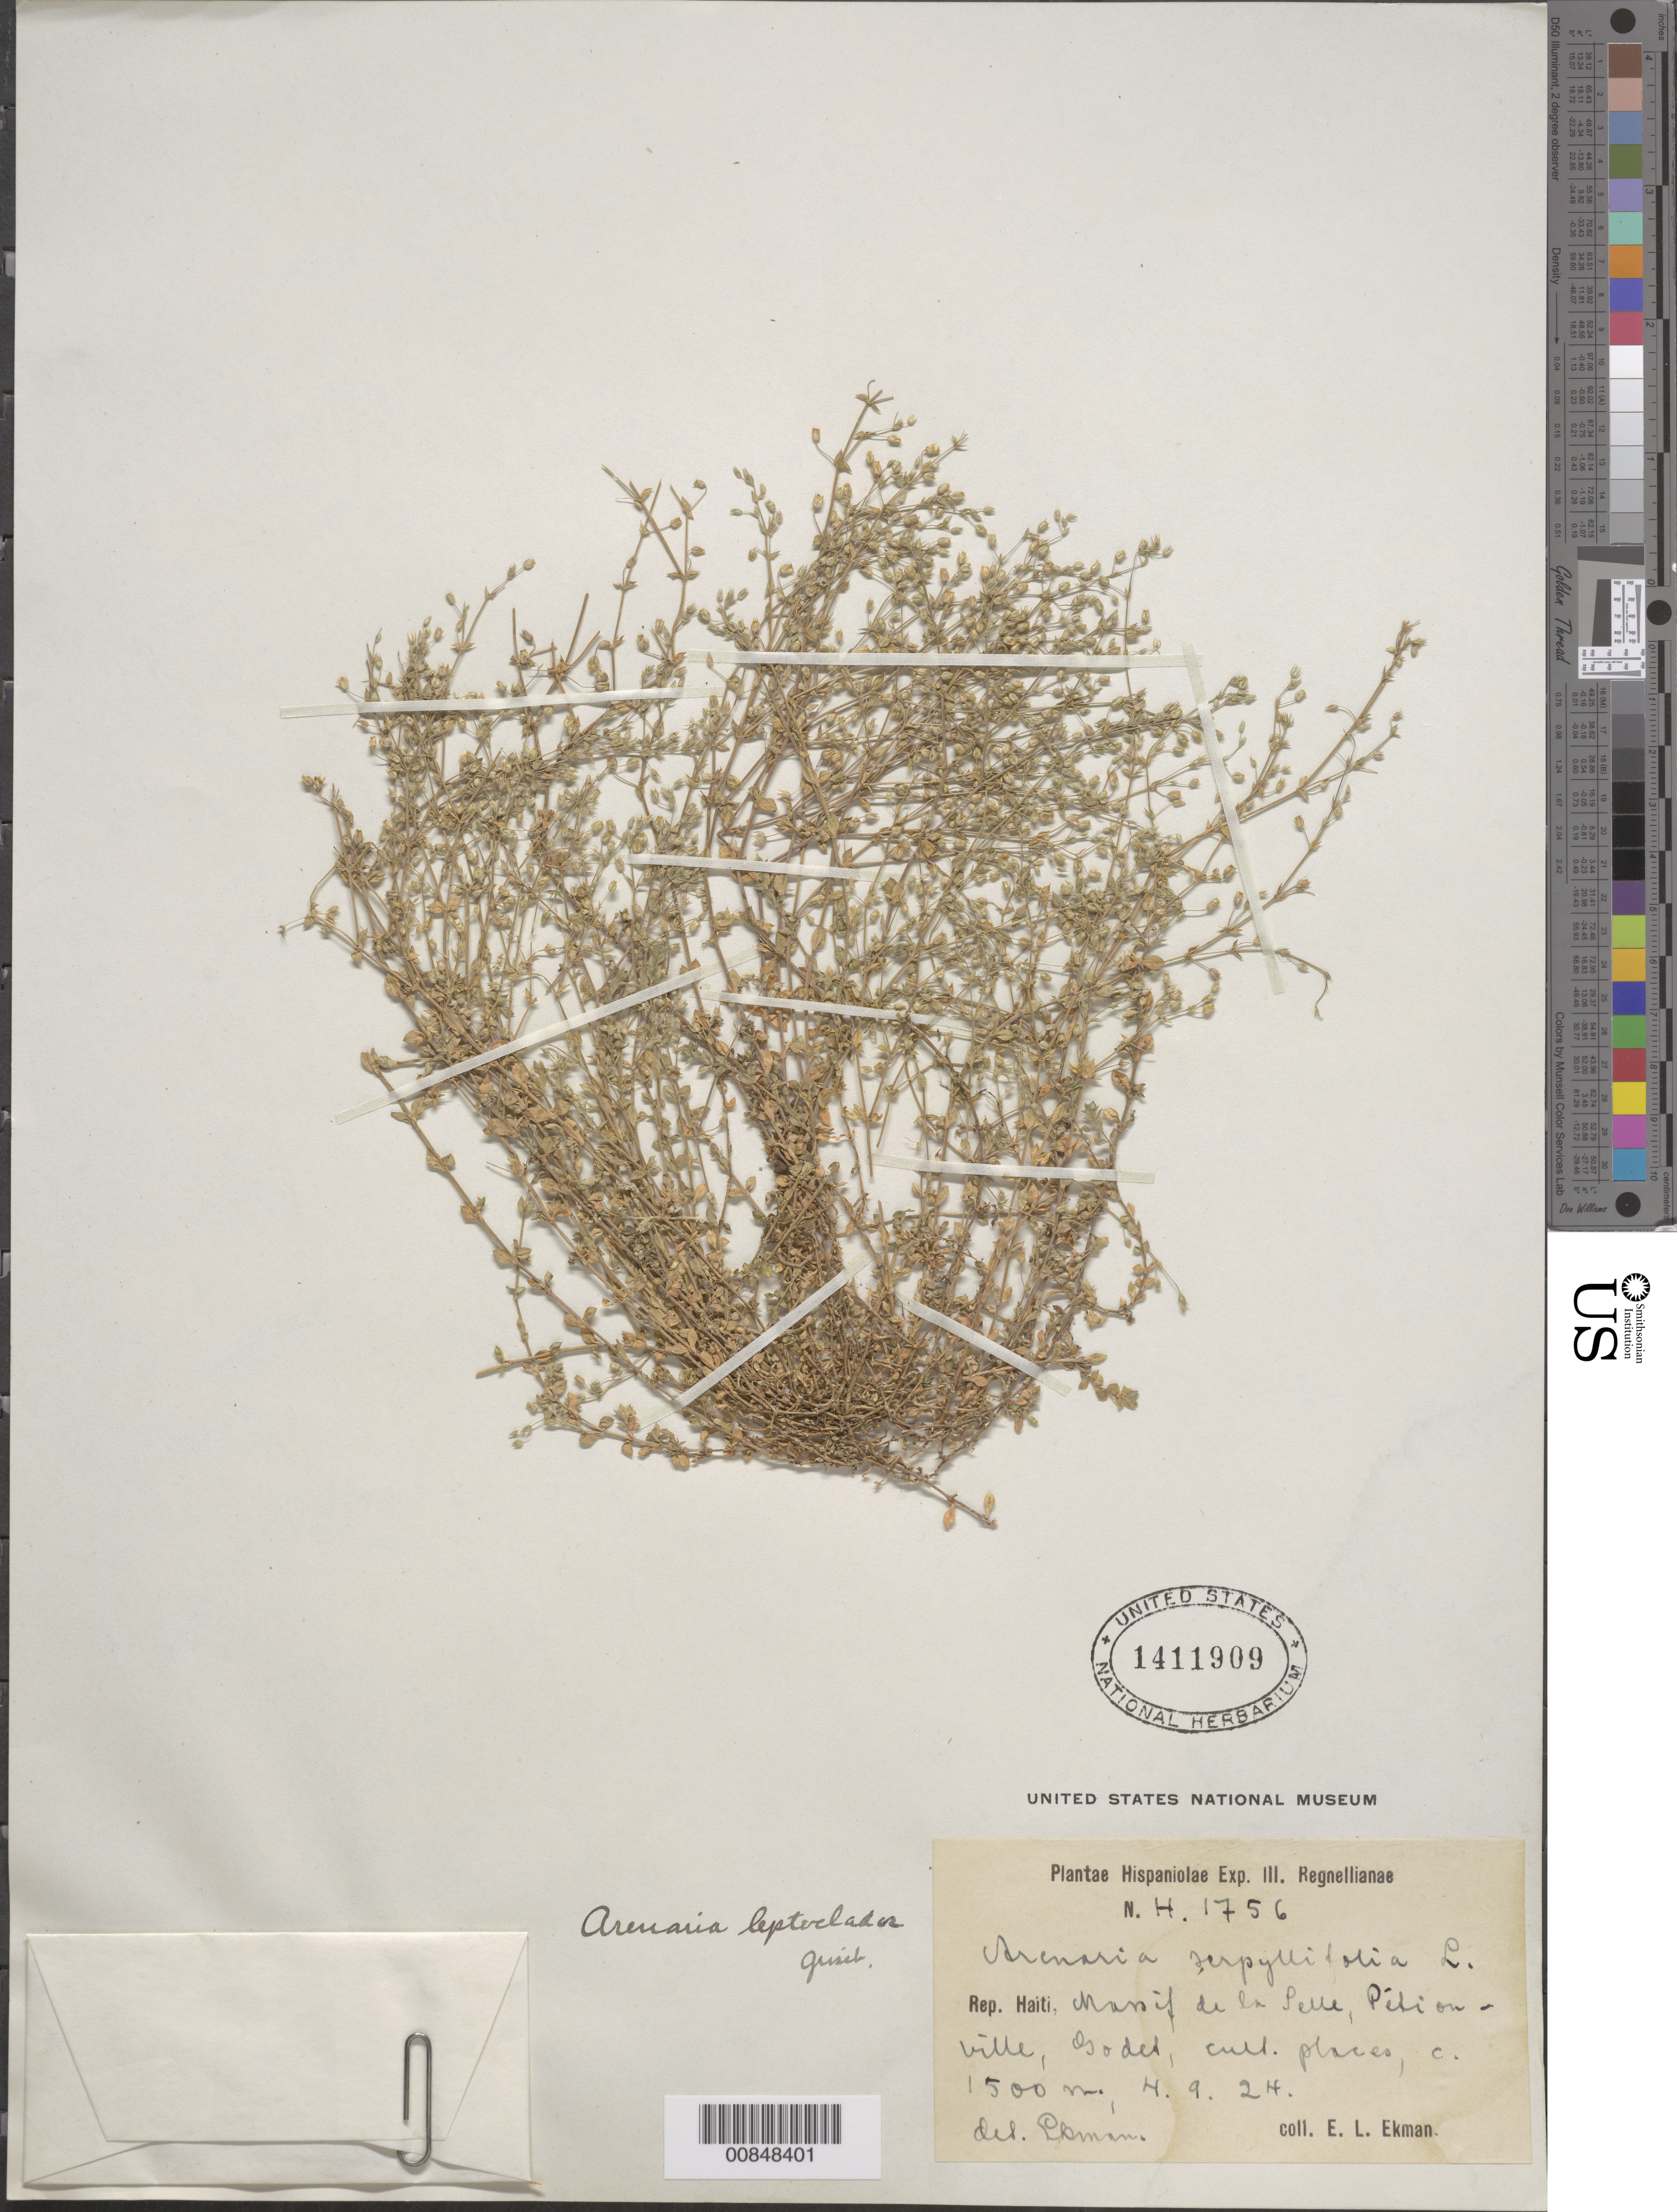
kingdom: Plantae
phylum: Tracheophyta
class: Magnoliopsida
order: Caryophyllales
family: Caryophyllaceae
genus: Arenaria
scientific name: Arenaria leptoclados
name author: (Rchb.) Gussone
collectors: E. L. Ekman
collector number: H 1756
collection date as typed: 04 Sep 1924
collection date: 1924-09-04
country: Haiti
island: Hispaniola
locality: Massif de la Selle, Pétionville, Godet.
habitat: Cultivated places.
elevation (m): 1500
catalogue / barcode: US 1411909